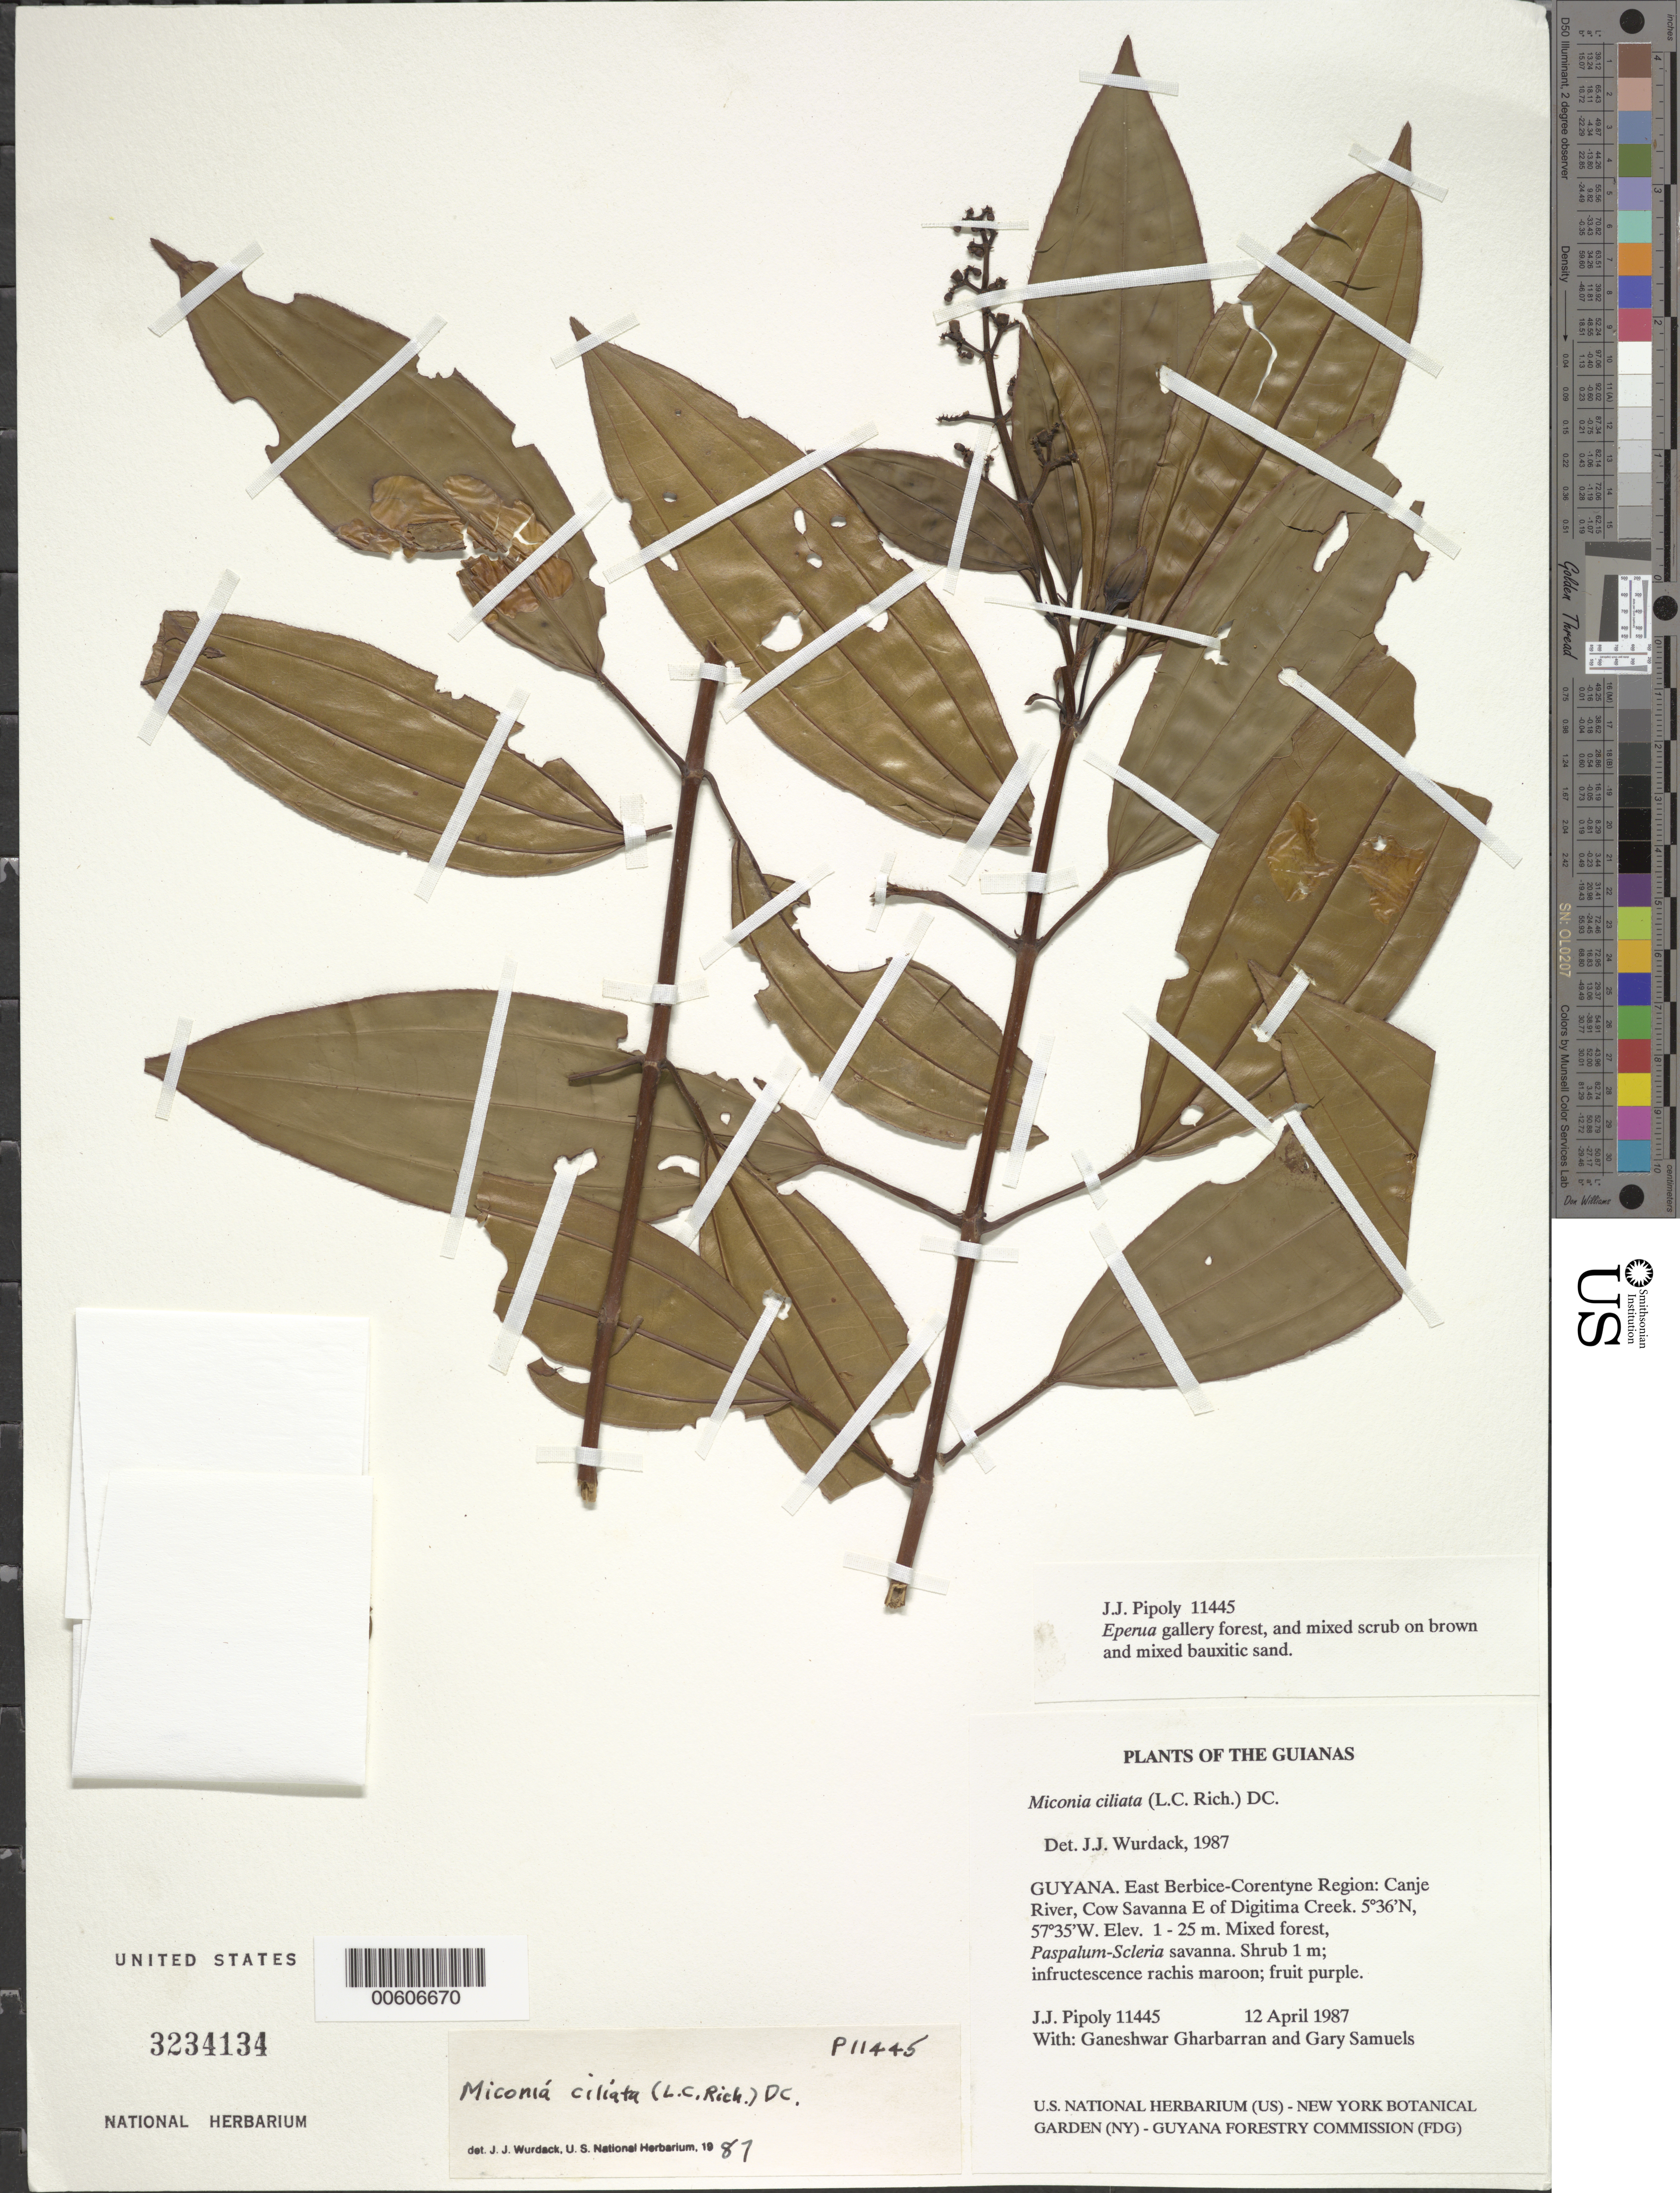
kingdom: Plantae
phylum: Tracheophyta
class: Magnoliopsida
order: Myrtales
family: Melastomataceae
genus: Miconia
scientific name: Miconia ciliata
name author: (Rich.) DC.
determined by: Wurdack, John J., (US), US (UNITED STATES)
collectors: J. J. Pipoly, G. Gharbarran & G. Samuels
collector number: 11445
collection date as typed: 12 April 1987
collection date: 1987-04-12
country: Guyana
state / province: E. Berbice-Corentyne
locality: Canje River, Cow Savanna E of Digitima Creek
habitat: Mixed forest, Paspalum-Scleria savanna, Eperua gallery forest and mixed scrub on brown and mixed bauxitic sand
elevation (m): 1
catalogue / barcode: US 3234134